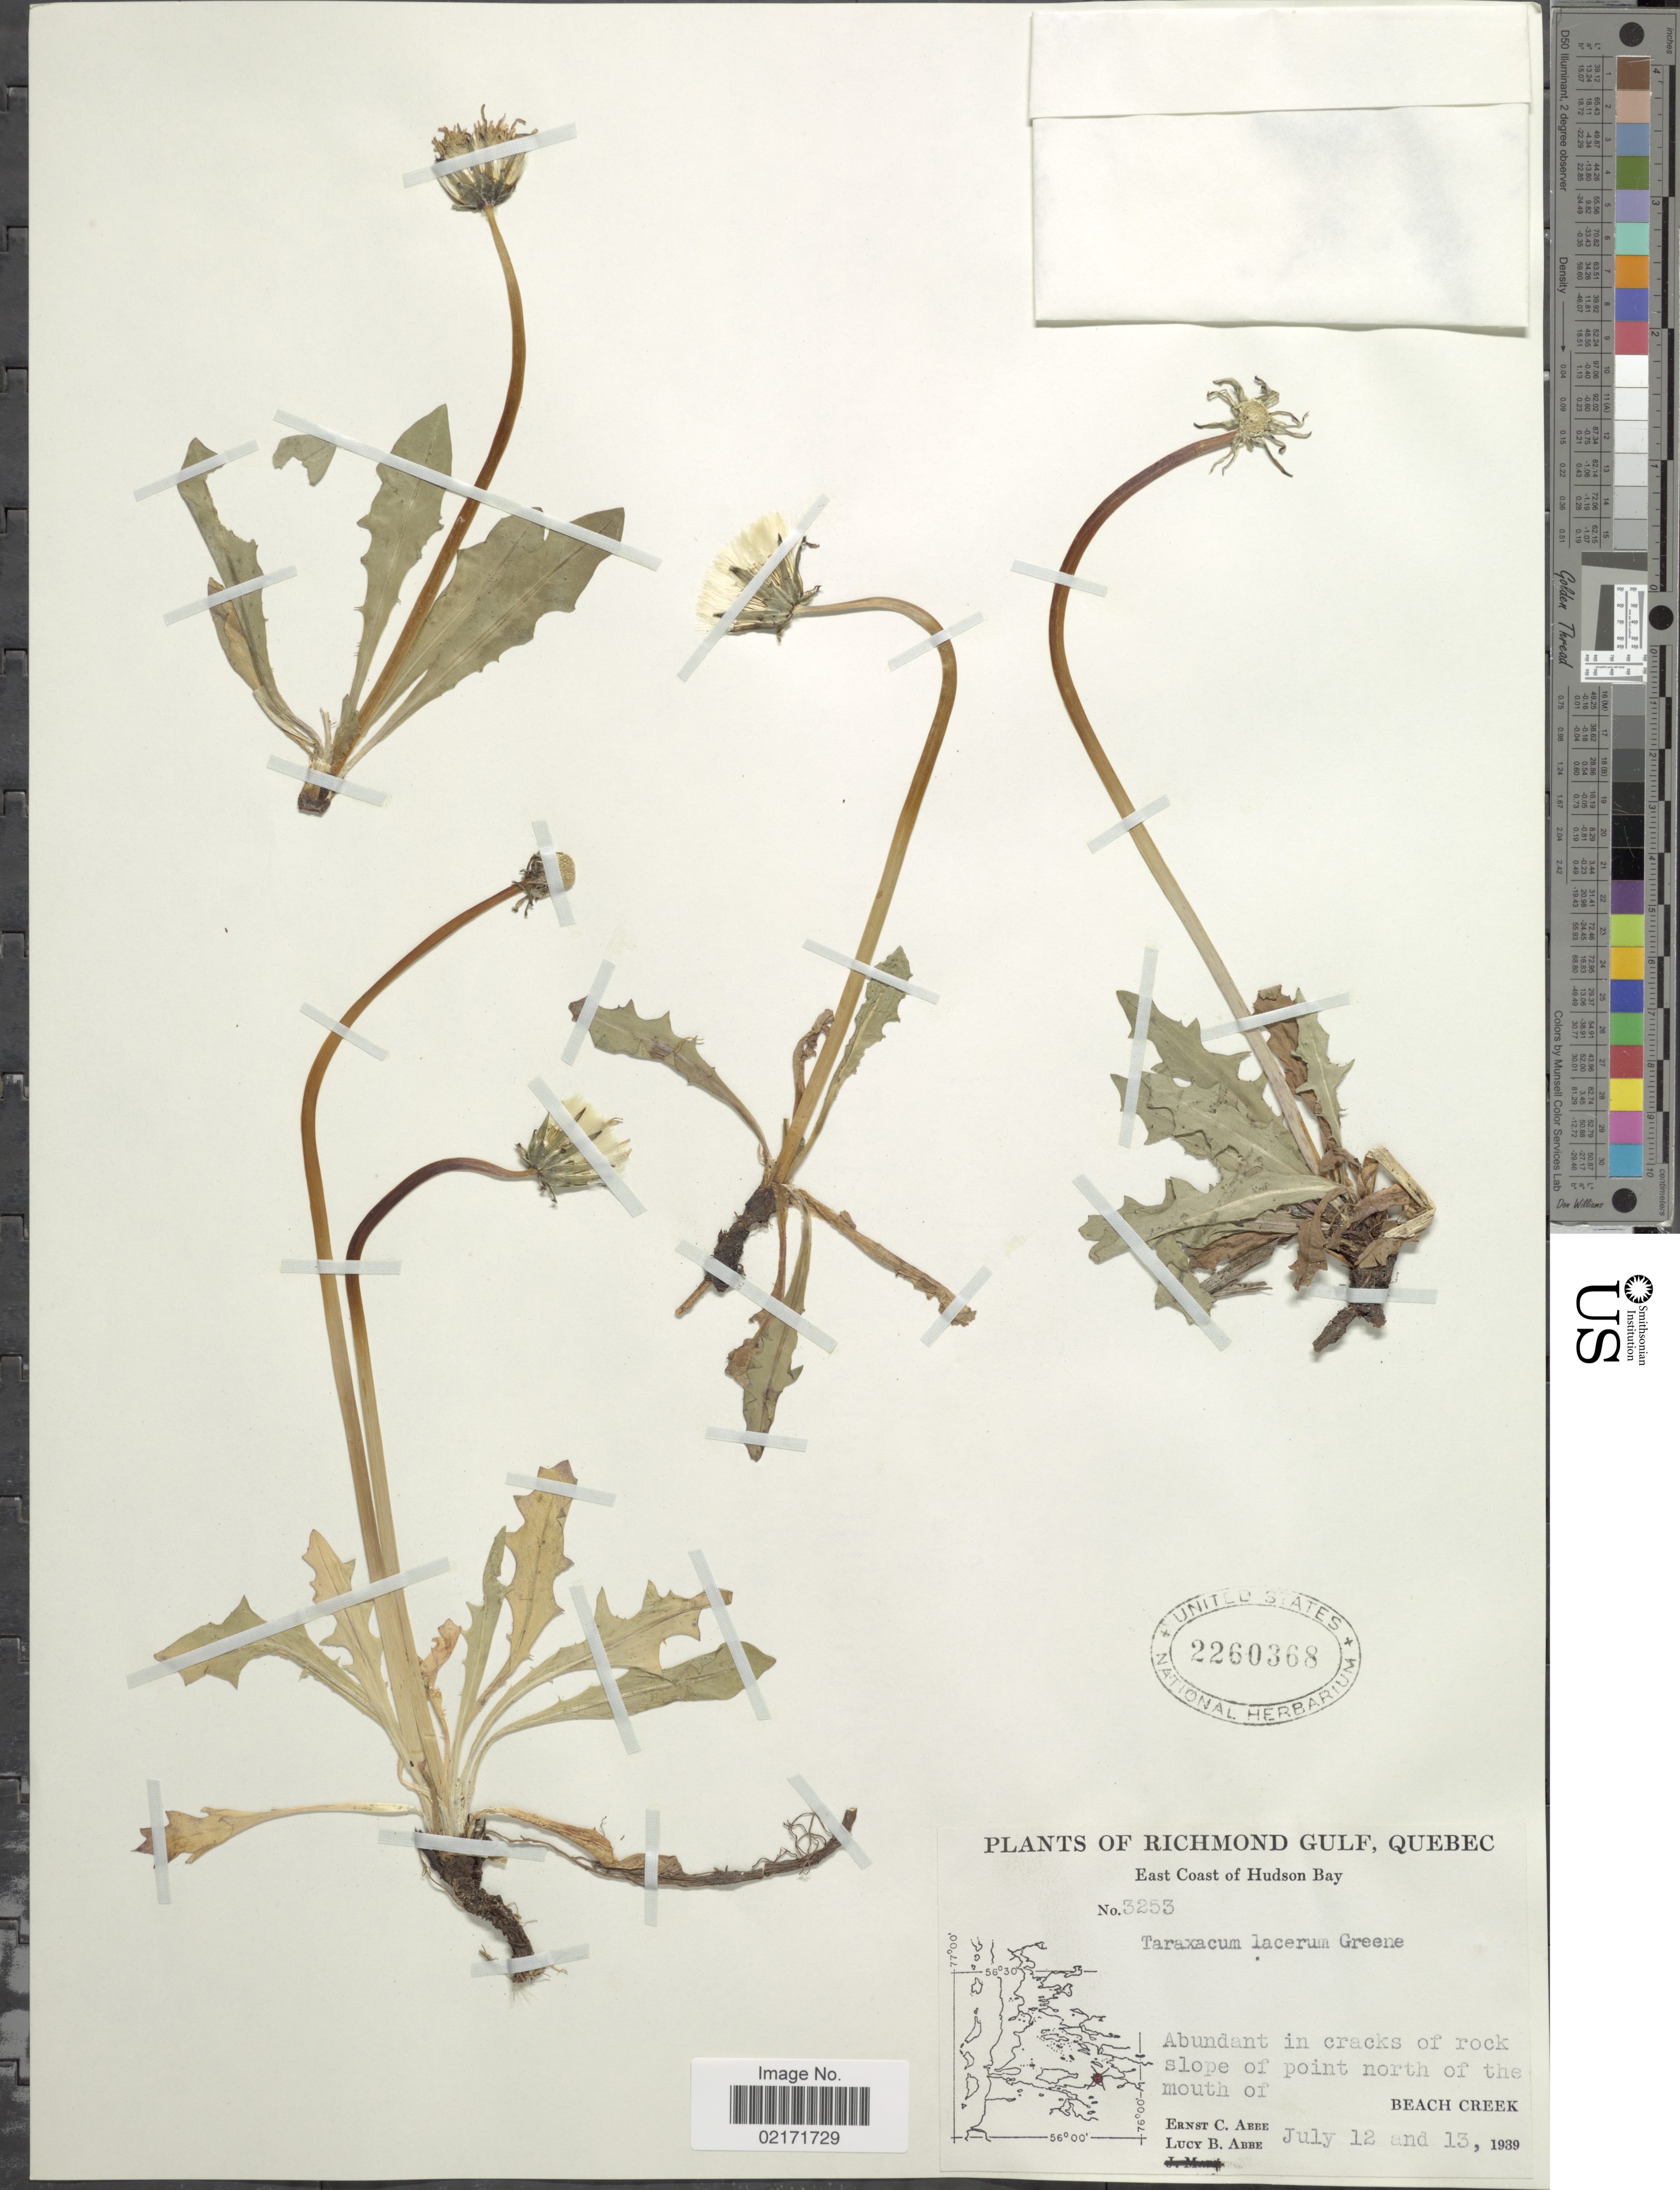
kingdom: Plantae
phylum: Tracheophyta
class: Magnoliopsida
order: Asterales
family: Asteraceae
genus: Taraxacum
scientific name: Taraxacum ceratophorum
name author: (Ledeb.) DC.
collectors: E. C. Abbe & L. B. Abbe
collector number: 3253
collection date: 1939-07-12/1939-07-13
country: Canada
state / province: Quebec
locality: Richmond Gulf, Quebec. East Coast of Hudson Bay. Abundant in cracks of rock slope of point north of the mouth of Beach Creek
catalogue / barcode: US 2260368